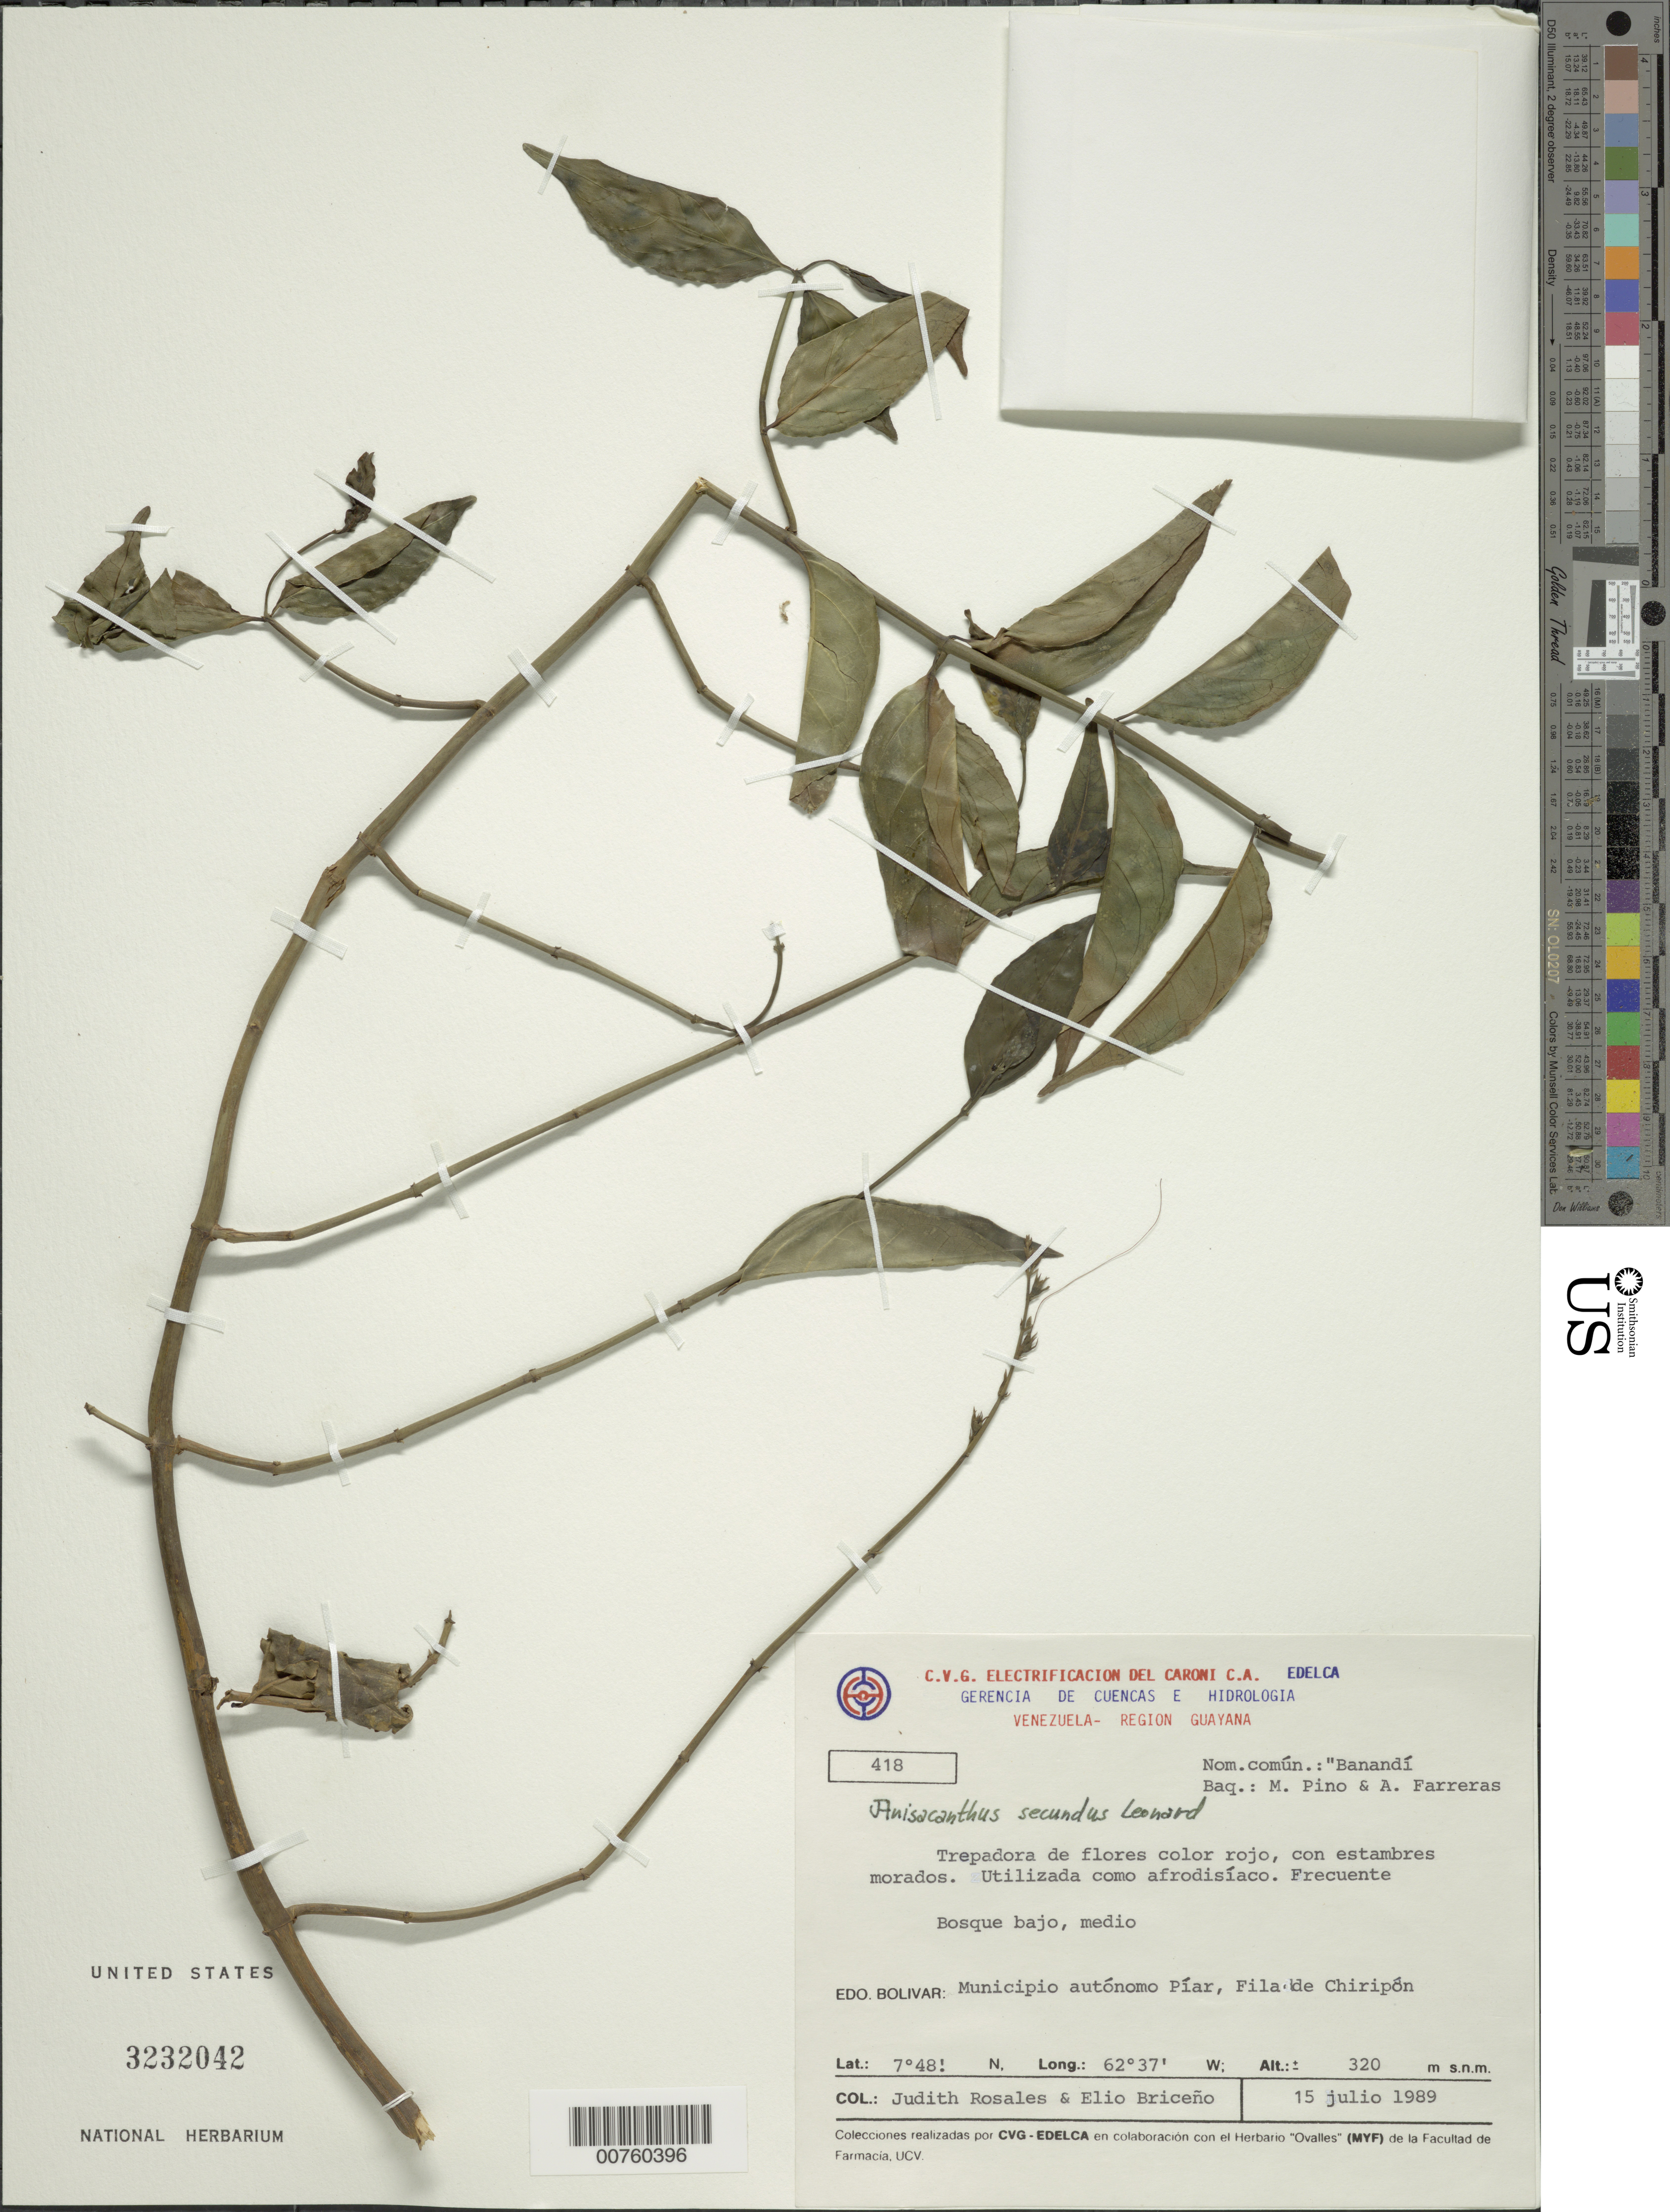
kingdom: Plantae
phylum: Tracheophyta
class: Magnoliopsida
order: Lamiales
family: Acanthaceae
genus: Anisacanthus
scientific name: Anisacanthus secundus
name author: Leonard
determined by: Wasshausen, Dieter C., (BOT), Smithsonian Institution - National Museum of Natural History (UNITED STATES)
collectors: J. Rosales & E. Briceño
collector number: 418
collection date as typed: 15-Jul-89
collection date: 1989-07-15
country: Venezuela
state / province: Bolívar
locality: Mun. Autónomo Píar, Fila de Chiripón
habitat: Bosque bajo, medio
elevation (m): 320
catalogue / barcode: US 3232042